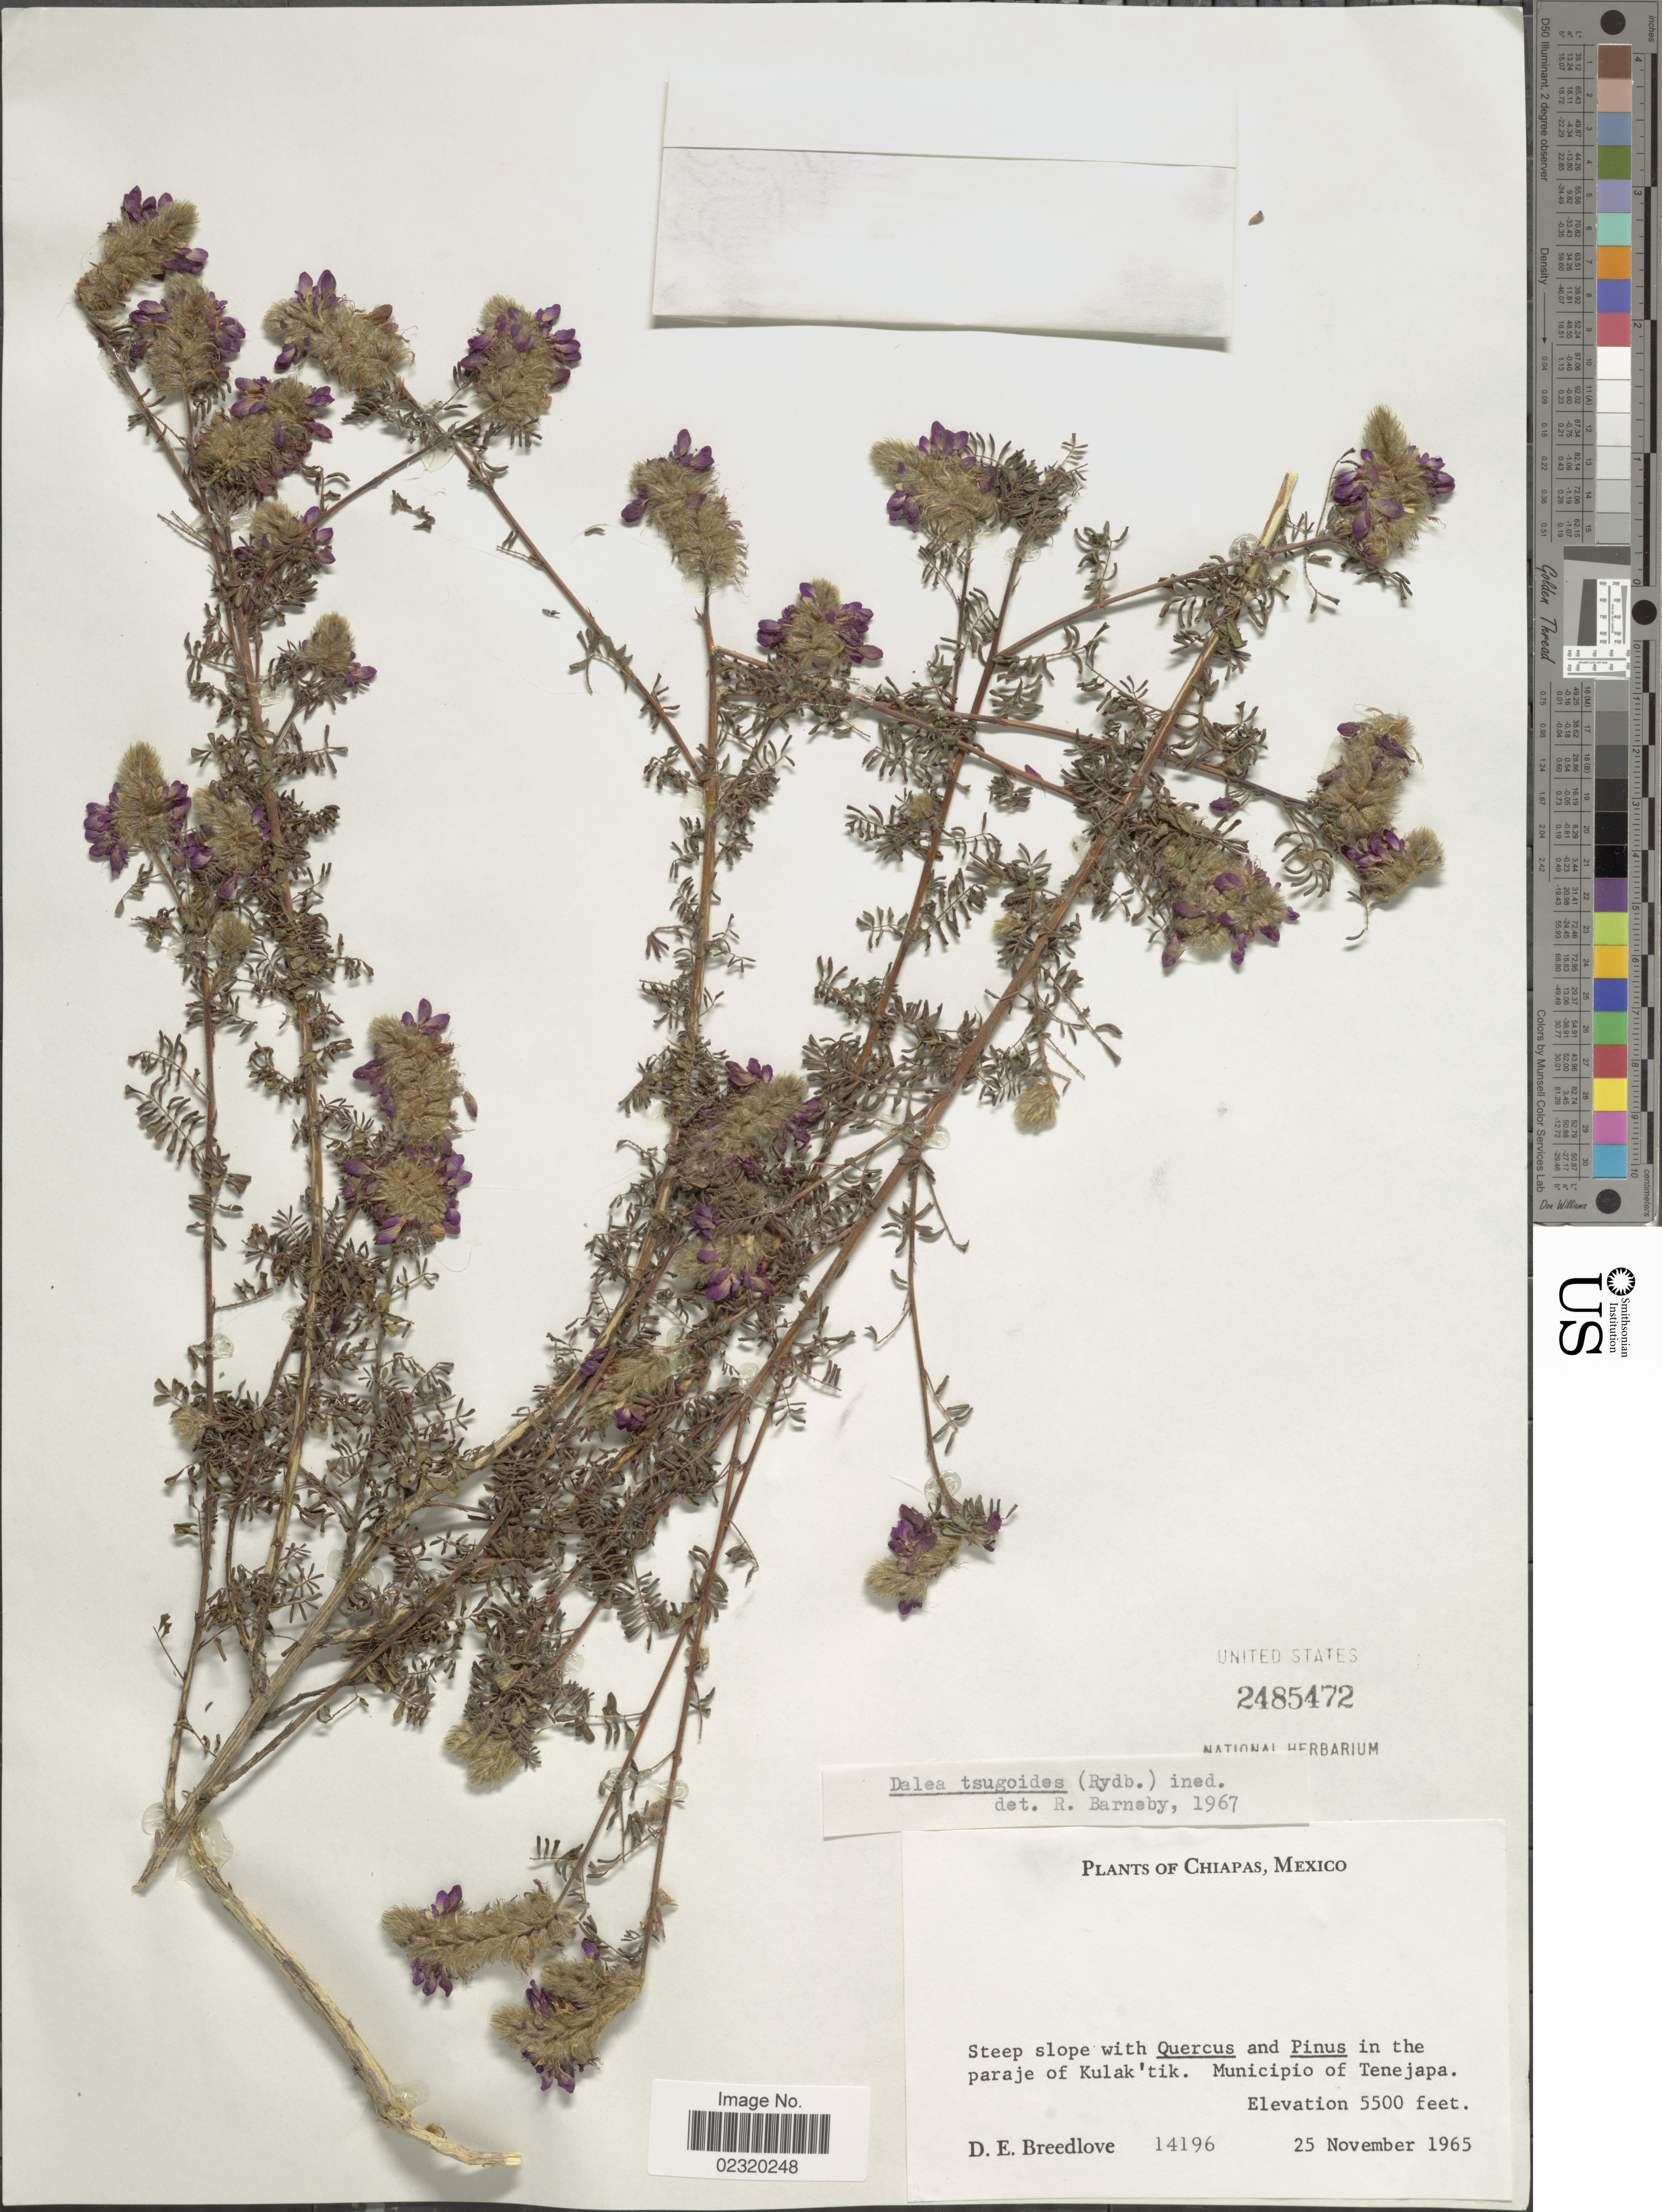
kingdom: Plantae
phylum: Tracheophyta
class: Magnoliopsida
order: Fabales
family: Fabaceae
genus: Dalea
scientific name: Dalea versicolor var. versicolor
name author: Zucc.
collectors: D. E. Breedlove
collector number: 14196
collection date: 1965-11-25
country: Mexico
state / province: Chiapas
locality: Steep slope in the paraje of Kulak ' tik. Municipio of Tenejapa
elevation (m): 1676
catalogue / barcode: US 2485472